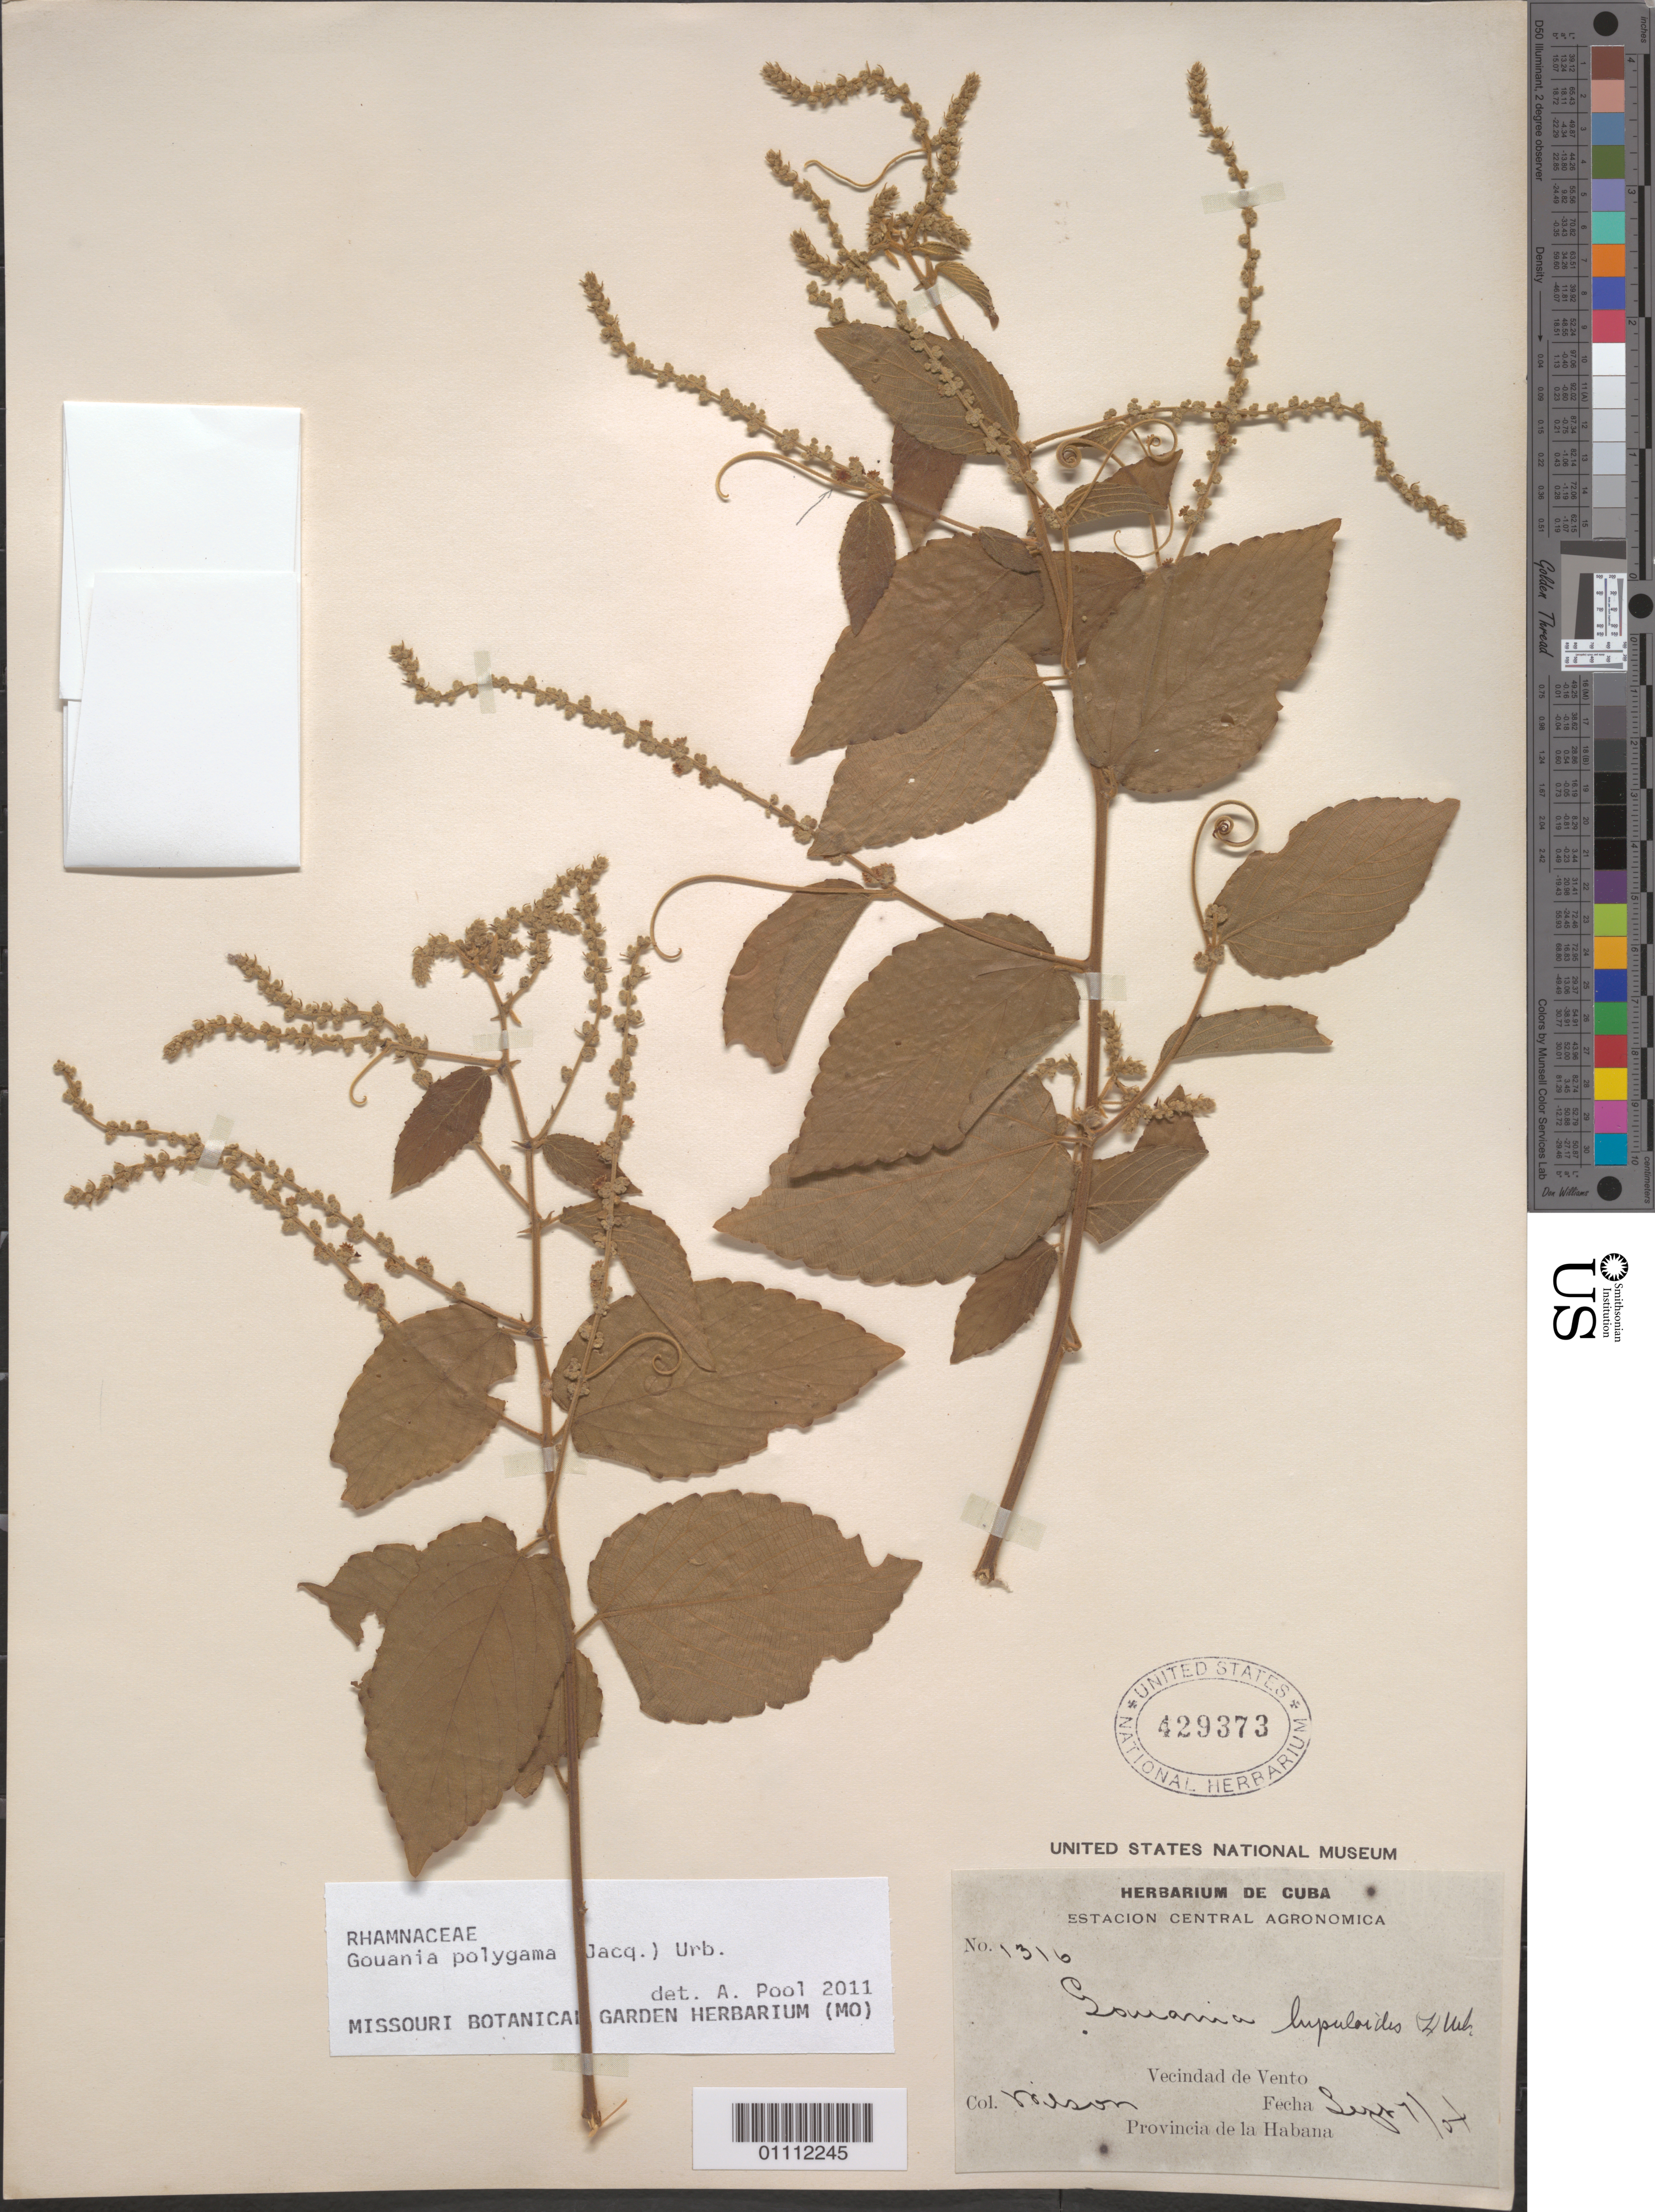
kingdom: Plantae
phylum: Tracheophyta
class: Magnoliopsida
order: Rosales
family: Rhamnaceae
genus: Gouania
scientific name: Gouania polygama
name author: (Jacq.) Urb.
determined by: Pool, A., (MO), Missouri Botanical Garden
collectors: -- Wilson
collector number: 1316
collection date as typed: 08 Sep 1904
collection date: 1904-09-07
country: Cuba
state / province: La Habana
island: Cuba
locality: Vento, Vecindad de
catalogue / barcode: US 429373